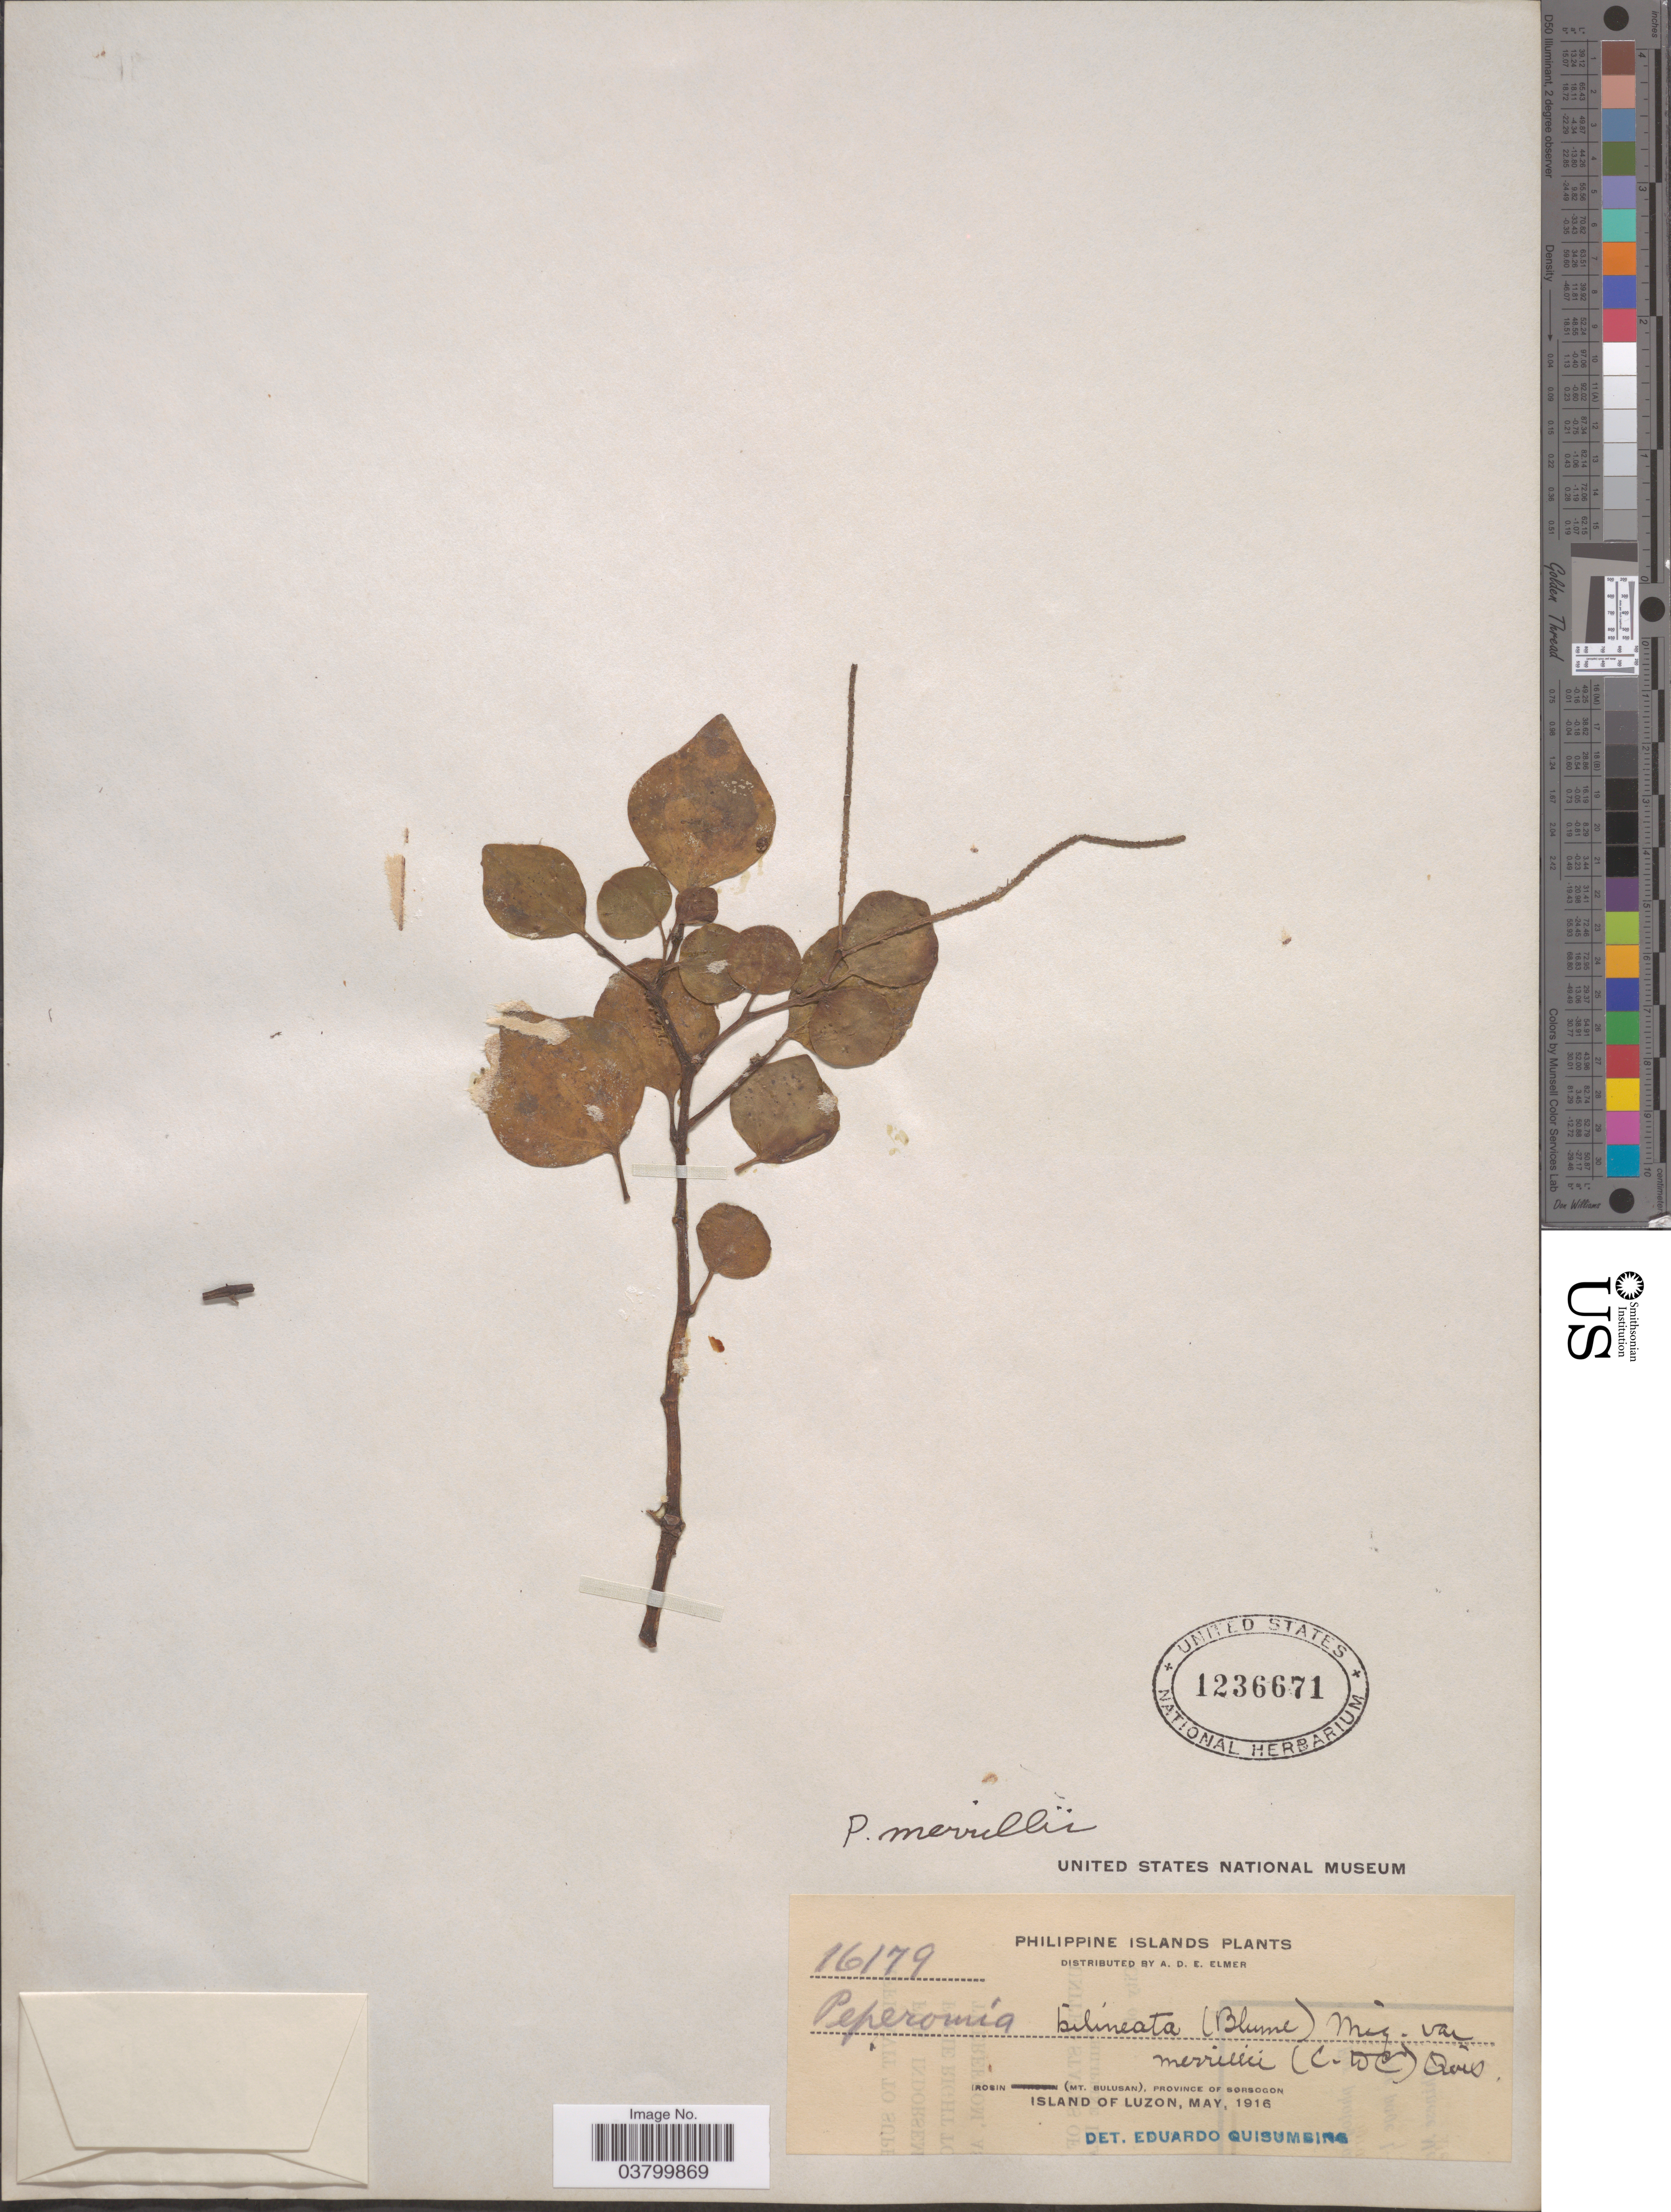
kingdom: Plantae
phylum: Tracheophyta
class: Magnoliopsida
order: Piperales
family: Piperaceae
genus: Peperomia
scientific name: Peperomia merrillii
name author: C. DC.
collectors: A. D. E. Elmer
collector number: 16179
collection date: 1916-05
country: Philippines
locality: Irosin (Mt. Bulusan), Province of Sorsogon. Island of Luzon.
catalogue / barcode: US 1236671